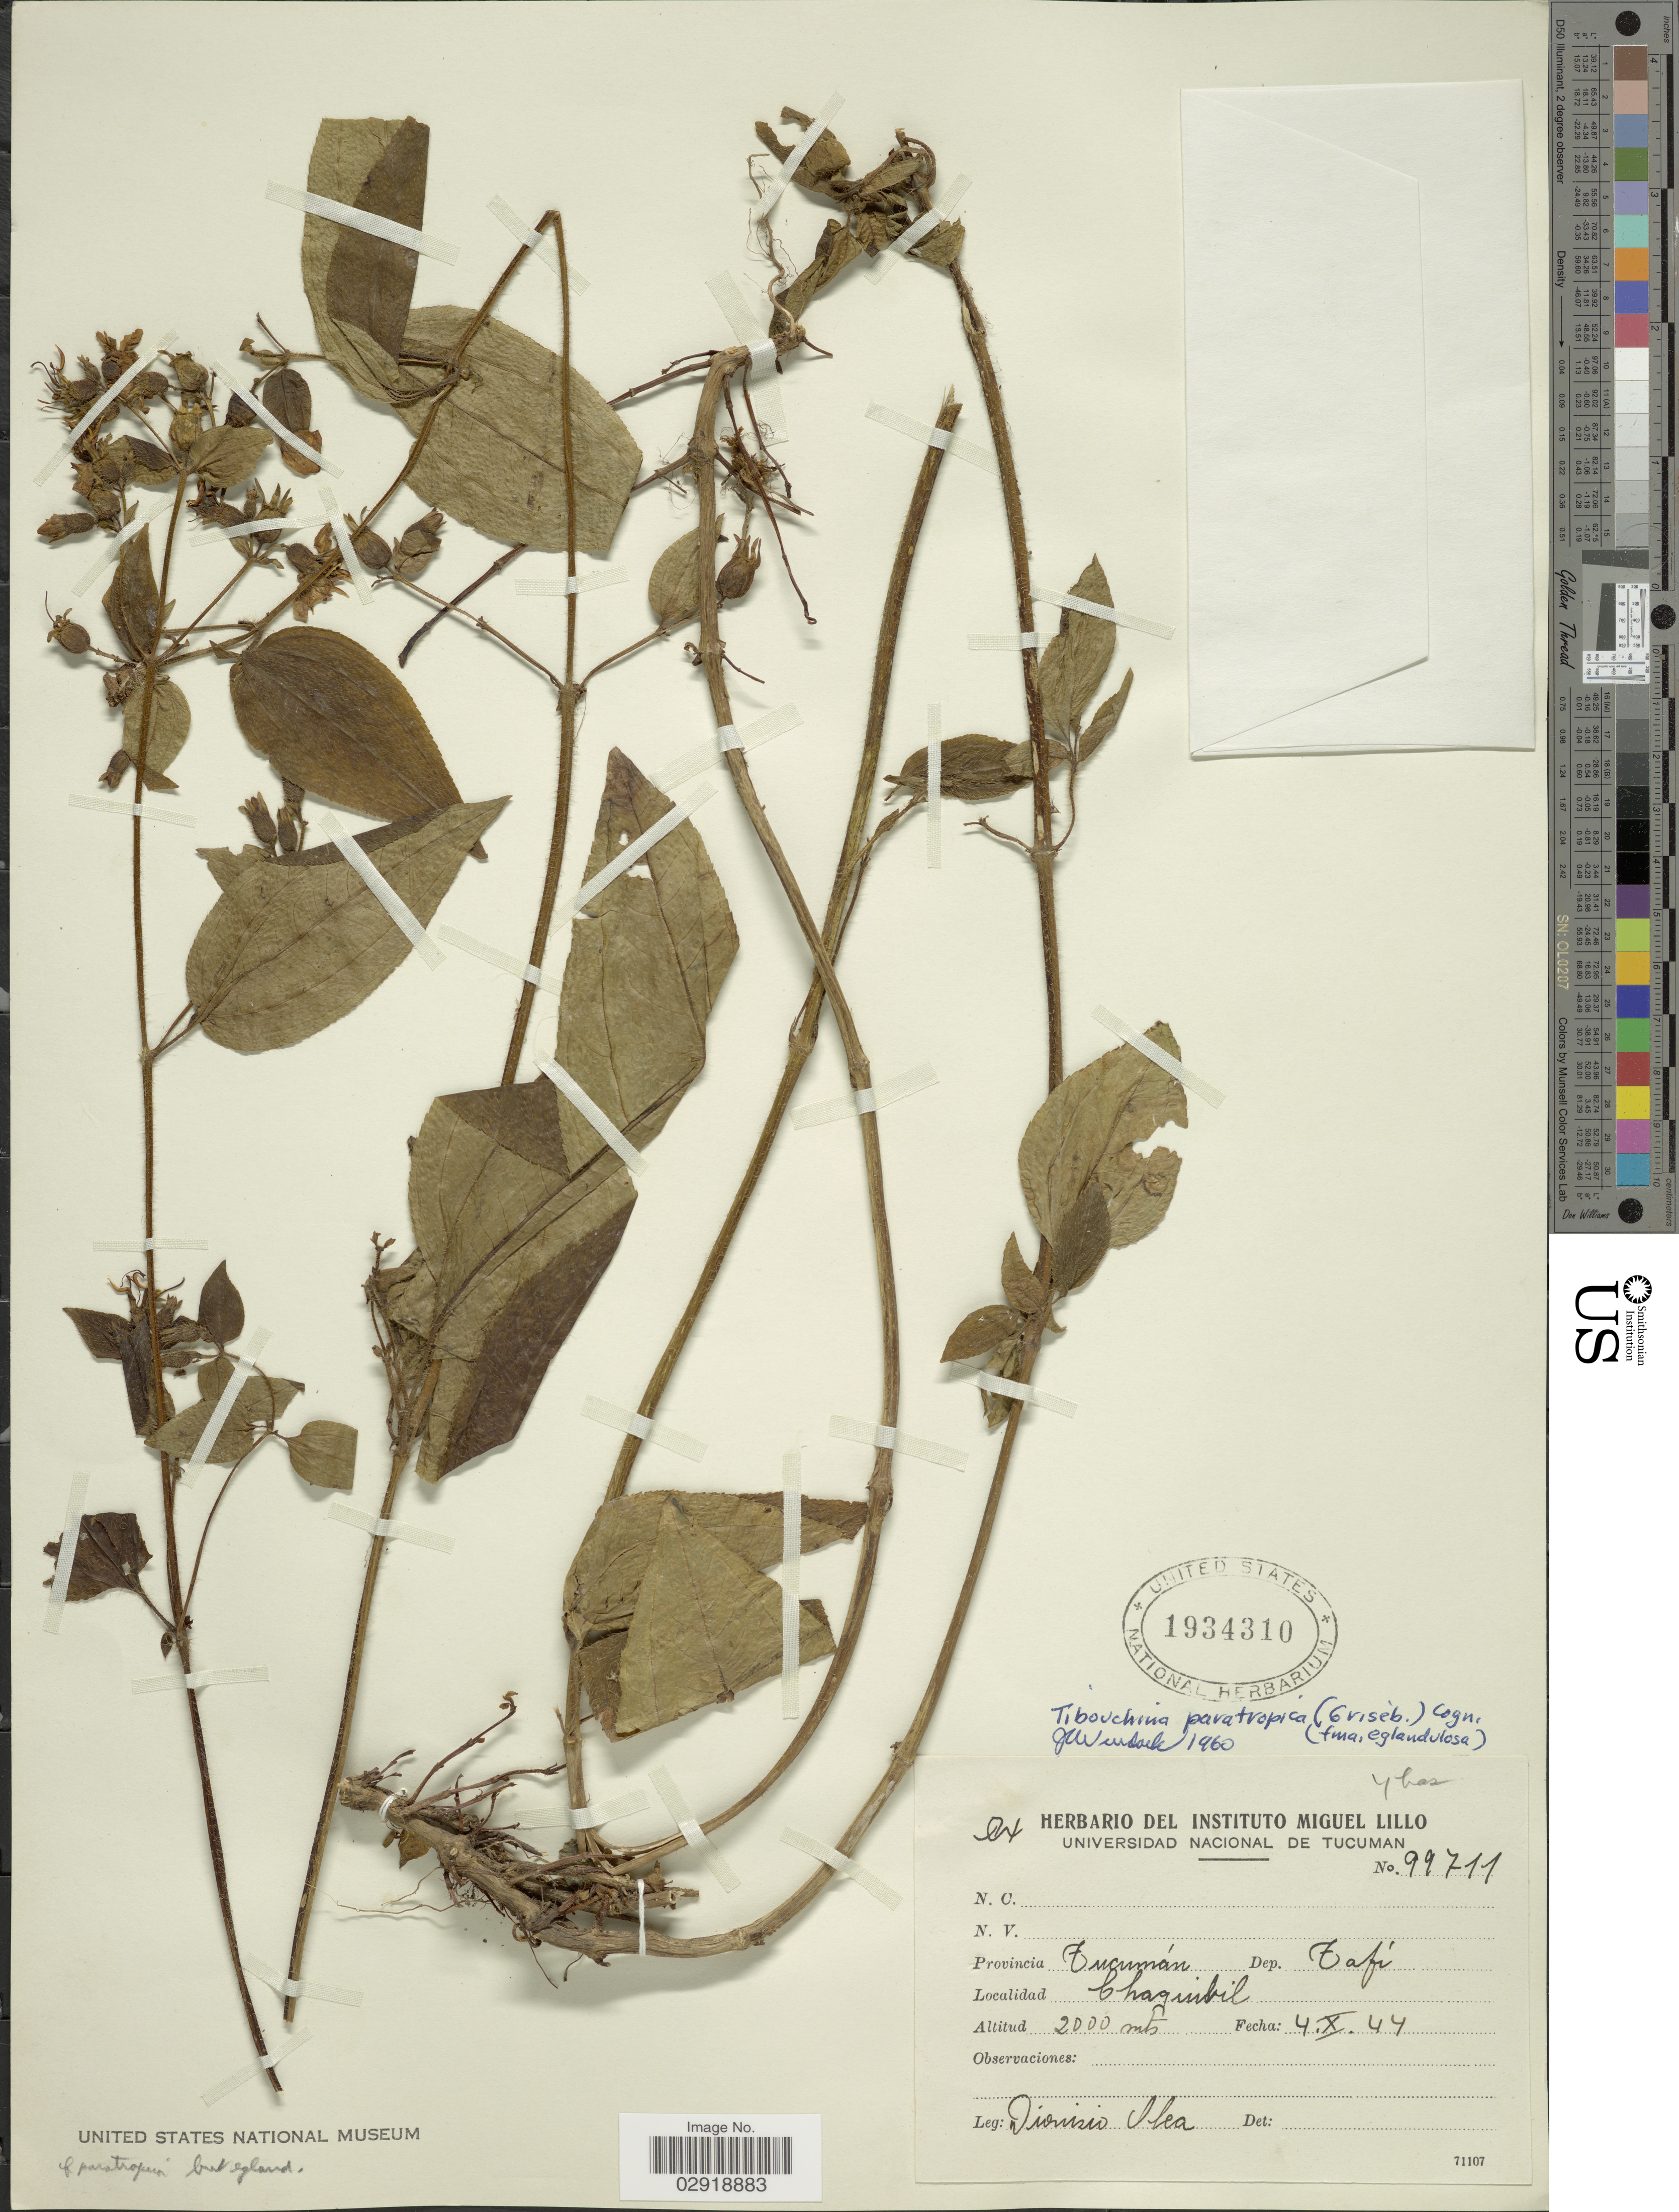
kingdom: Plantae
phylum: Tracheophyta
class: Magnoliopsida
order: Myrtales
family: Melastomataceae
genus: Chaetogastra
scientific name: Chaetogastra paratropica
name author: (Griseb.) P.J.F. Guim. & Michelang.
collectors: D. Ilea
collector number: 99711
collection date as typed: Transcribed d/m/y: 4/10/44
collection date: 1944-10-04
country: Argentina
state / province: Tucuman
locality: Dep. Tafi. Chaquibil.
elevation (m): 2200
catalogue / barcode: US 1934310